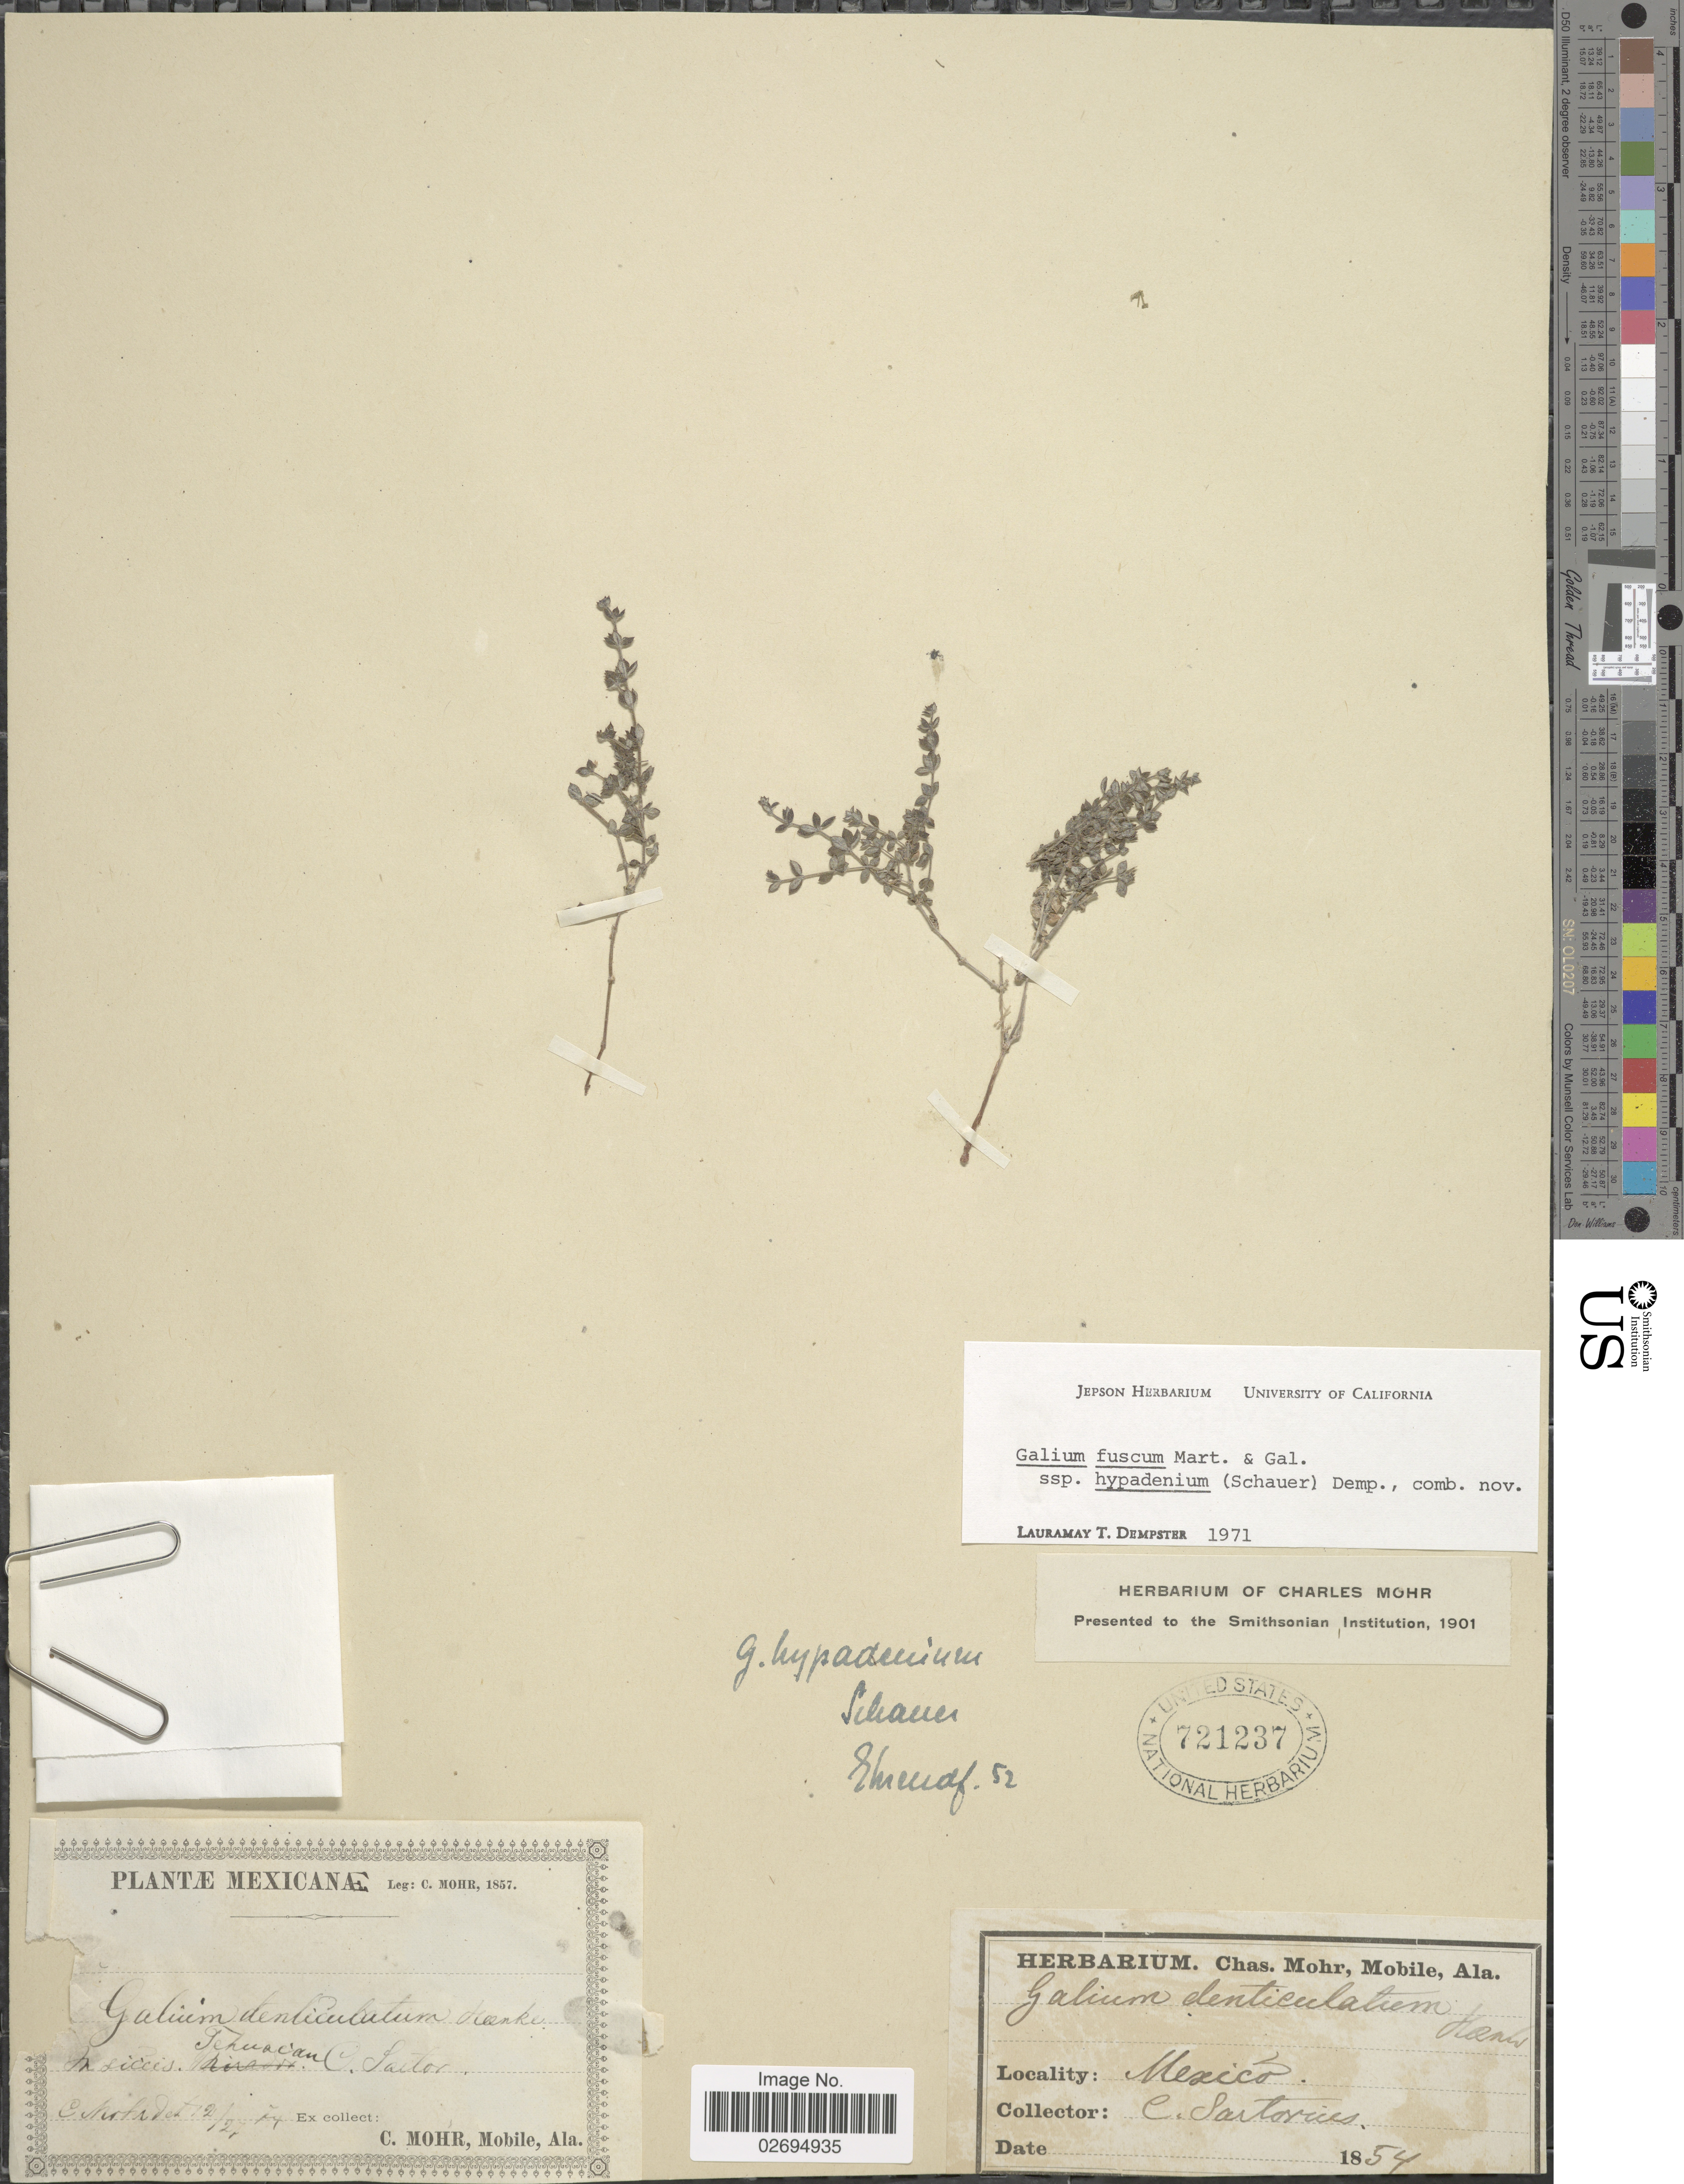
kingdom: Plantae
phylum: Tracheophyta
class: Magnoliopsida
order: Gentianales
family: Rubiaceae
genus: Galium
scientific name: Galium fuscum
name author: M. Martens & Galeotti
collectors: C. Sartorius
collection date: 1854-12-27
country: Mexico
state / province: Puebla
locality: In siccis Tehuacán.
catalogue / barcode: US 721237